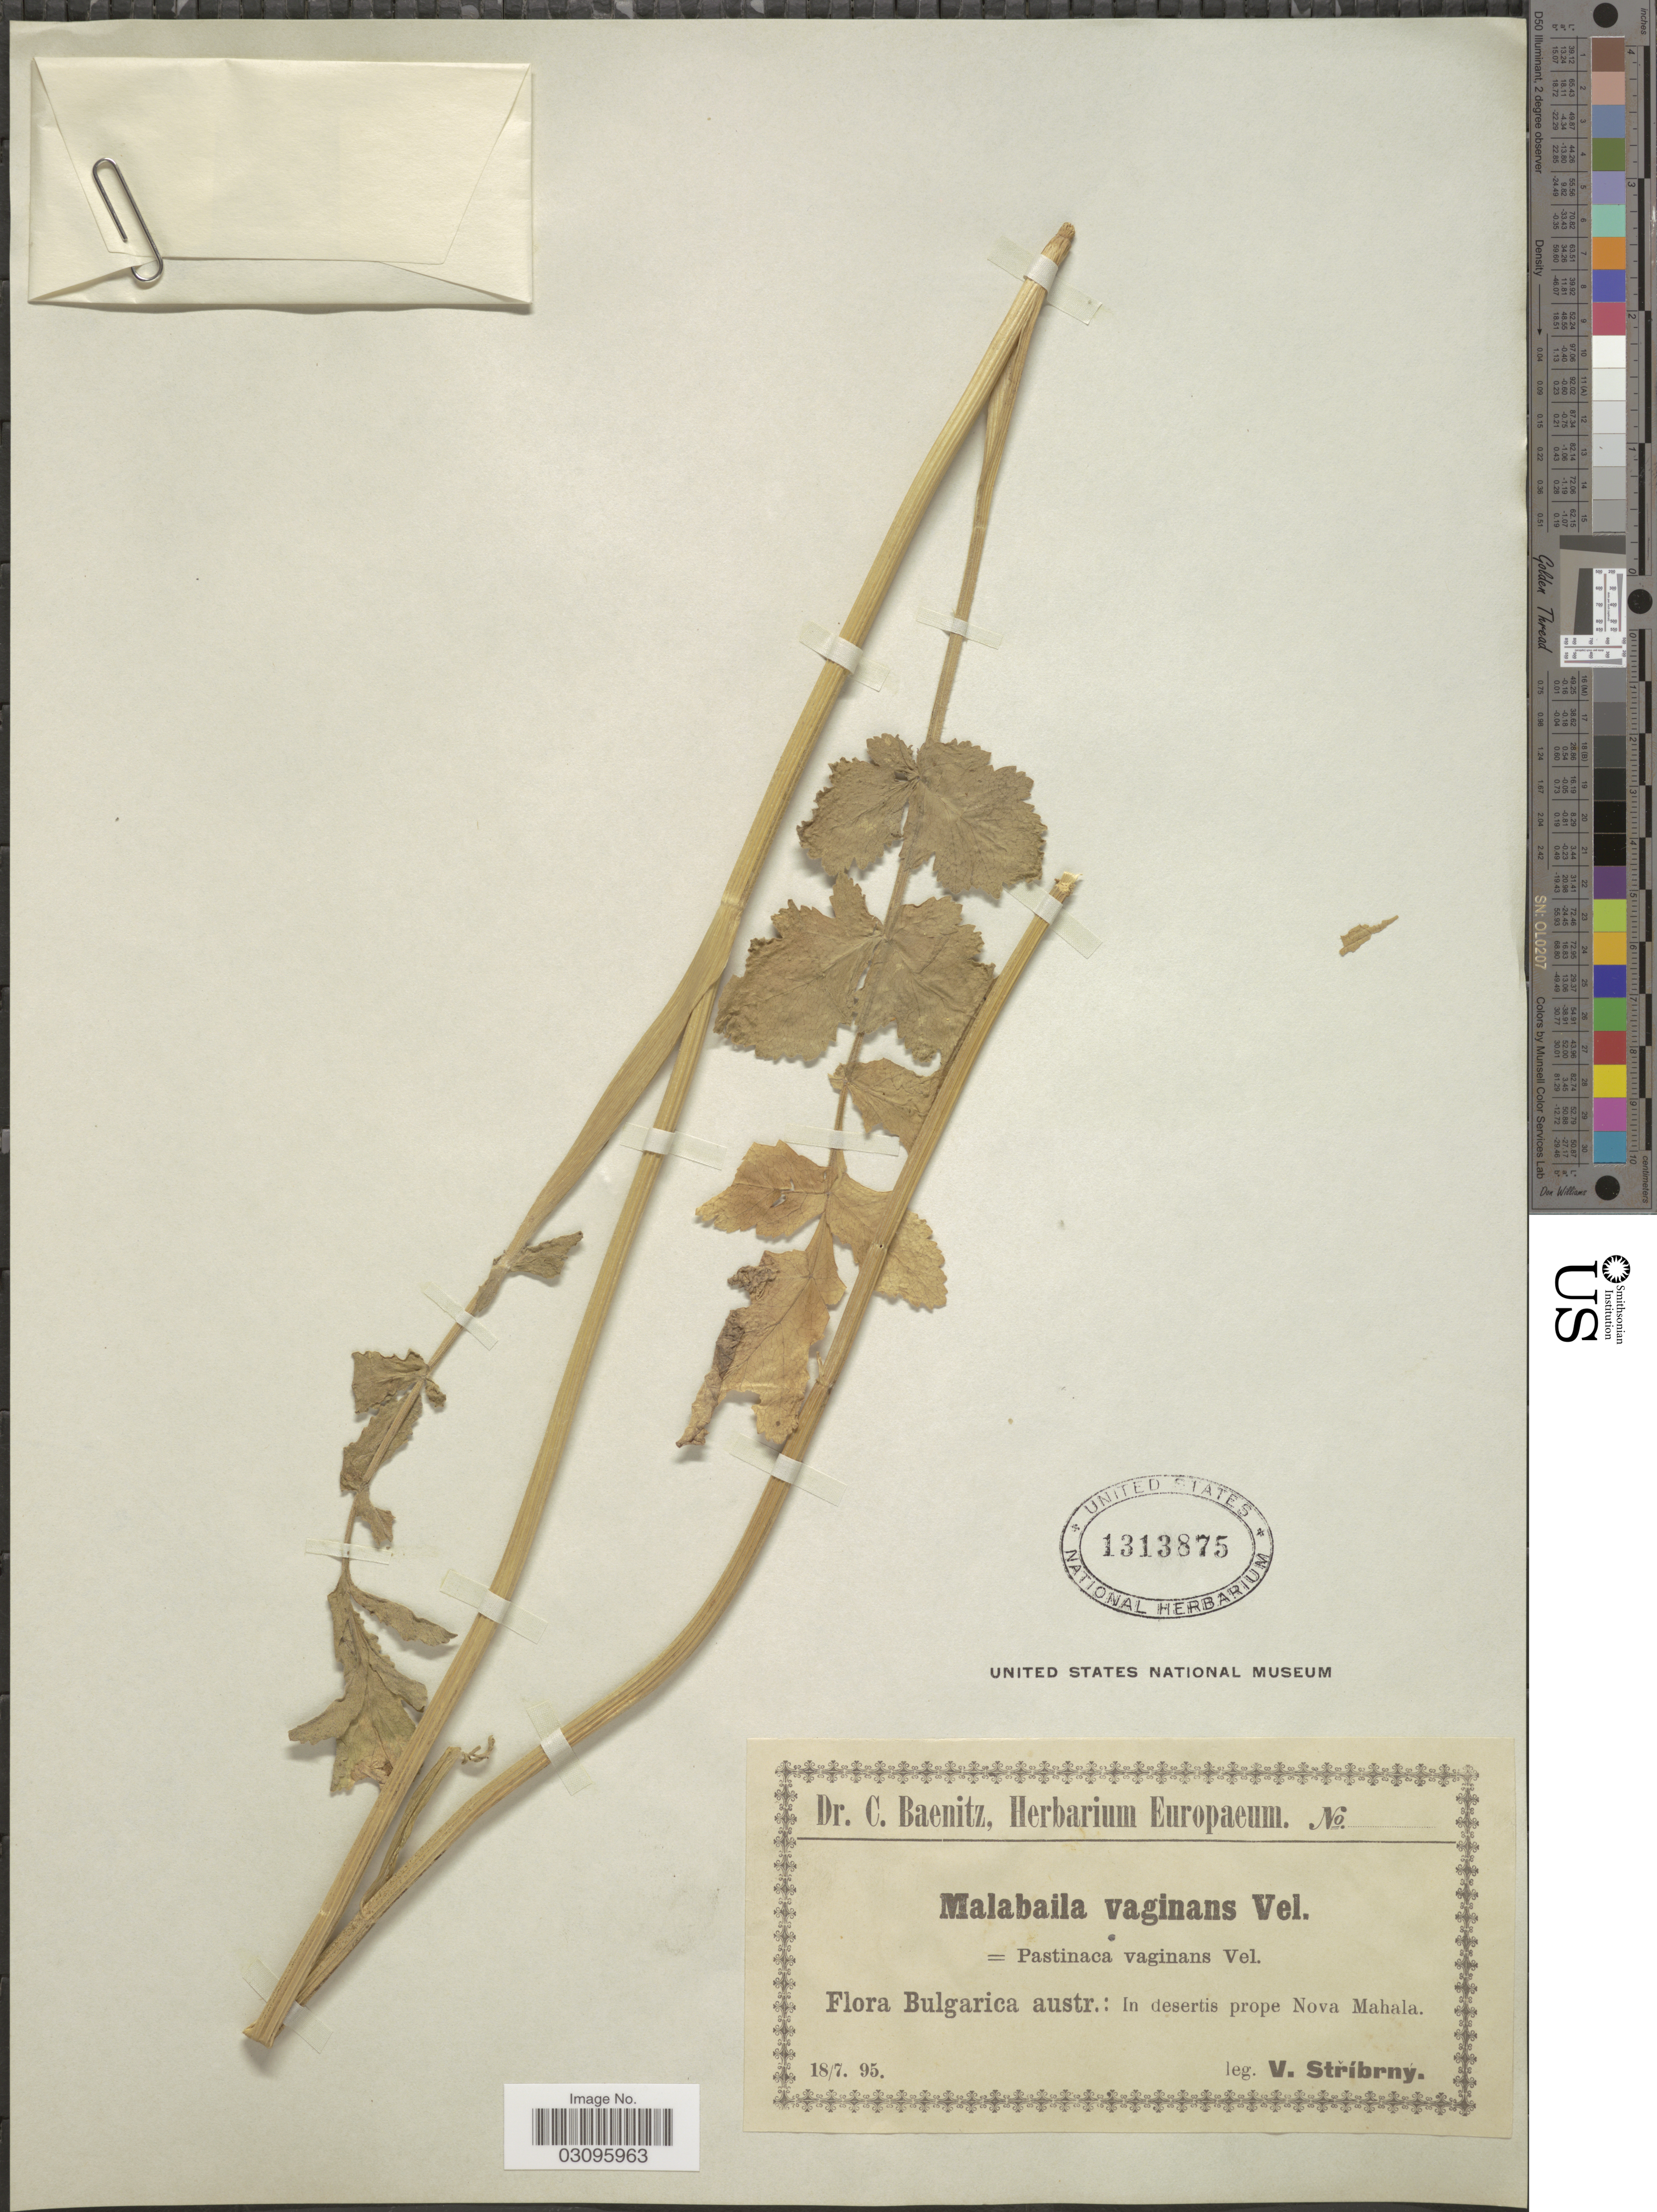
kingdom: Plantae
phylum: Tracheophyta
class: Magnoliopsida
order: Apiales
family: Apiaceae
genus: Malabaila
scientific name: Malabaila vaginans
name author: (Velen.) Velen.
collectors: V. Stribrny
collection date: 1895-07-18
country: Bulgaria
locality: Bulgarica austr.: In desertis prope Nova Mahala.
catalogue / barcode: US 1313875